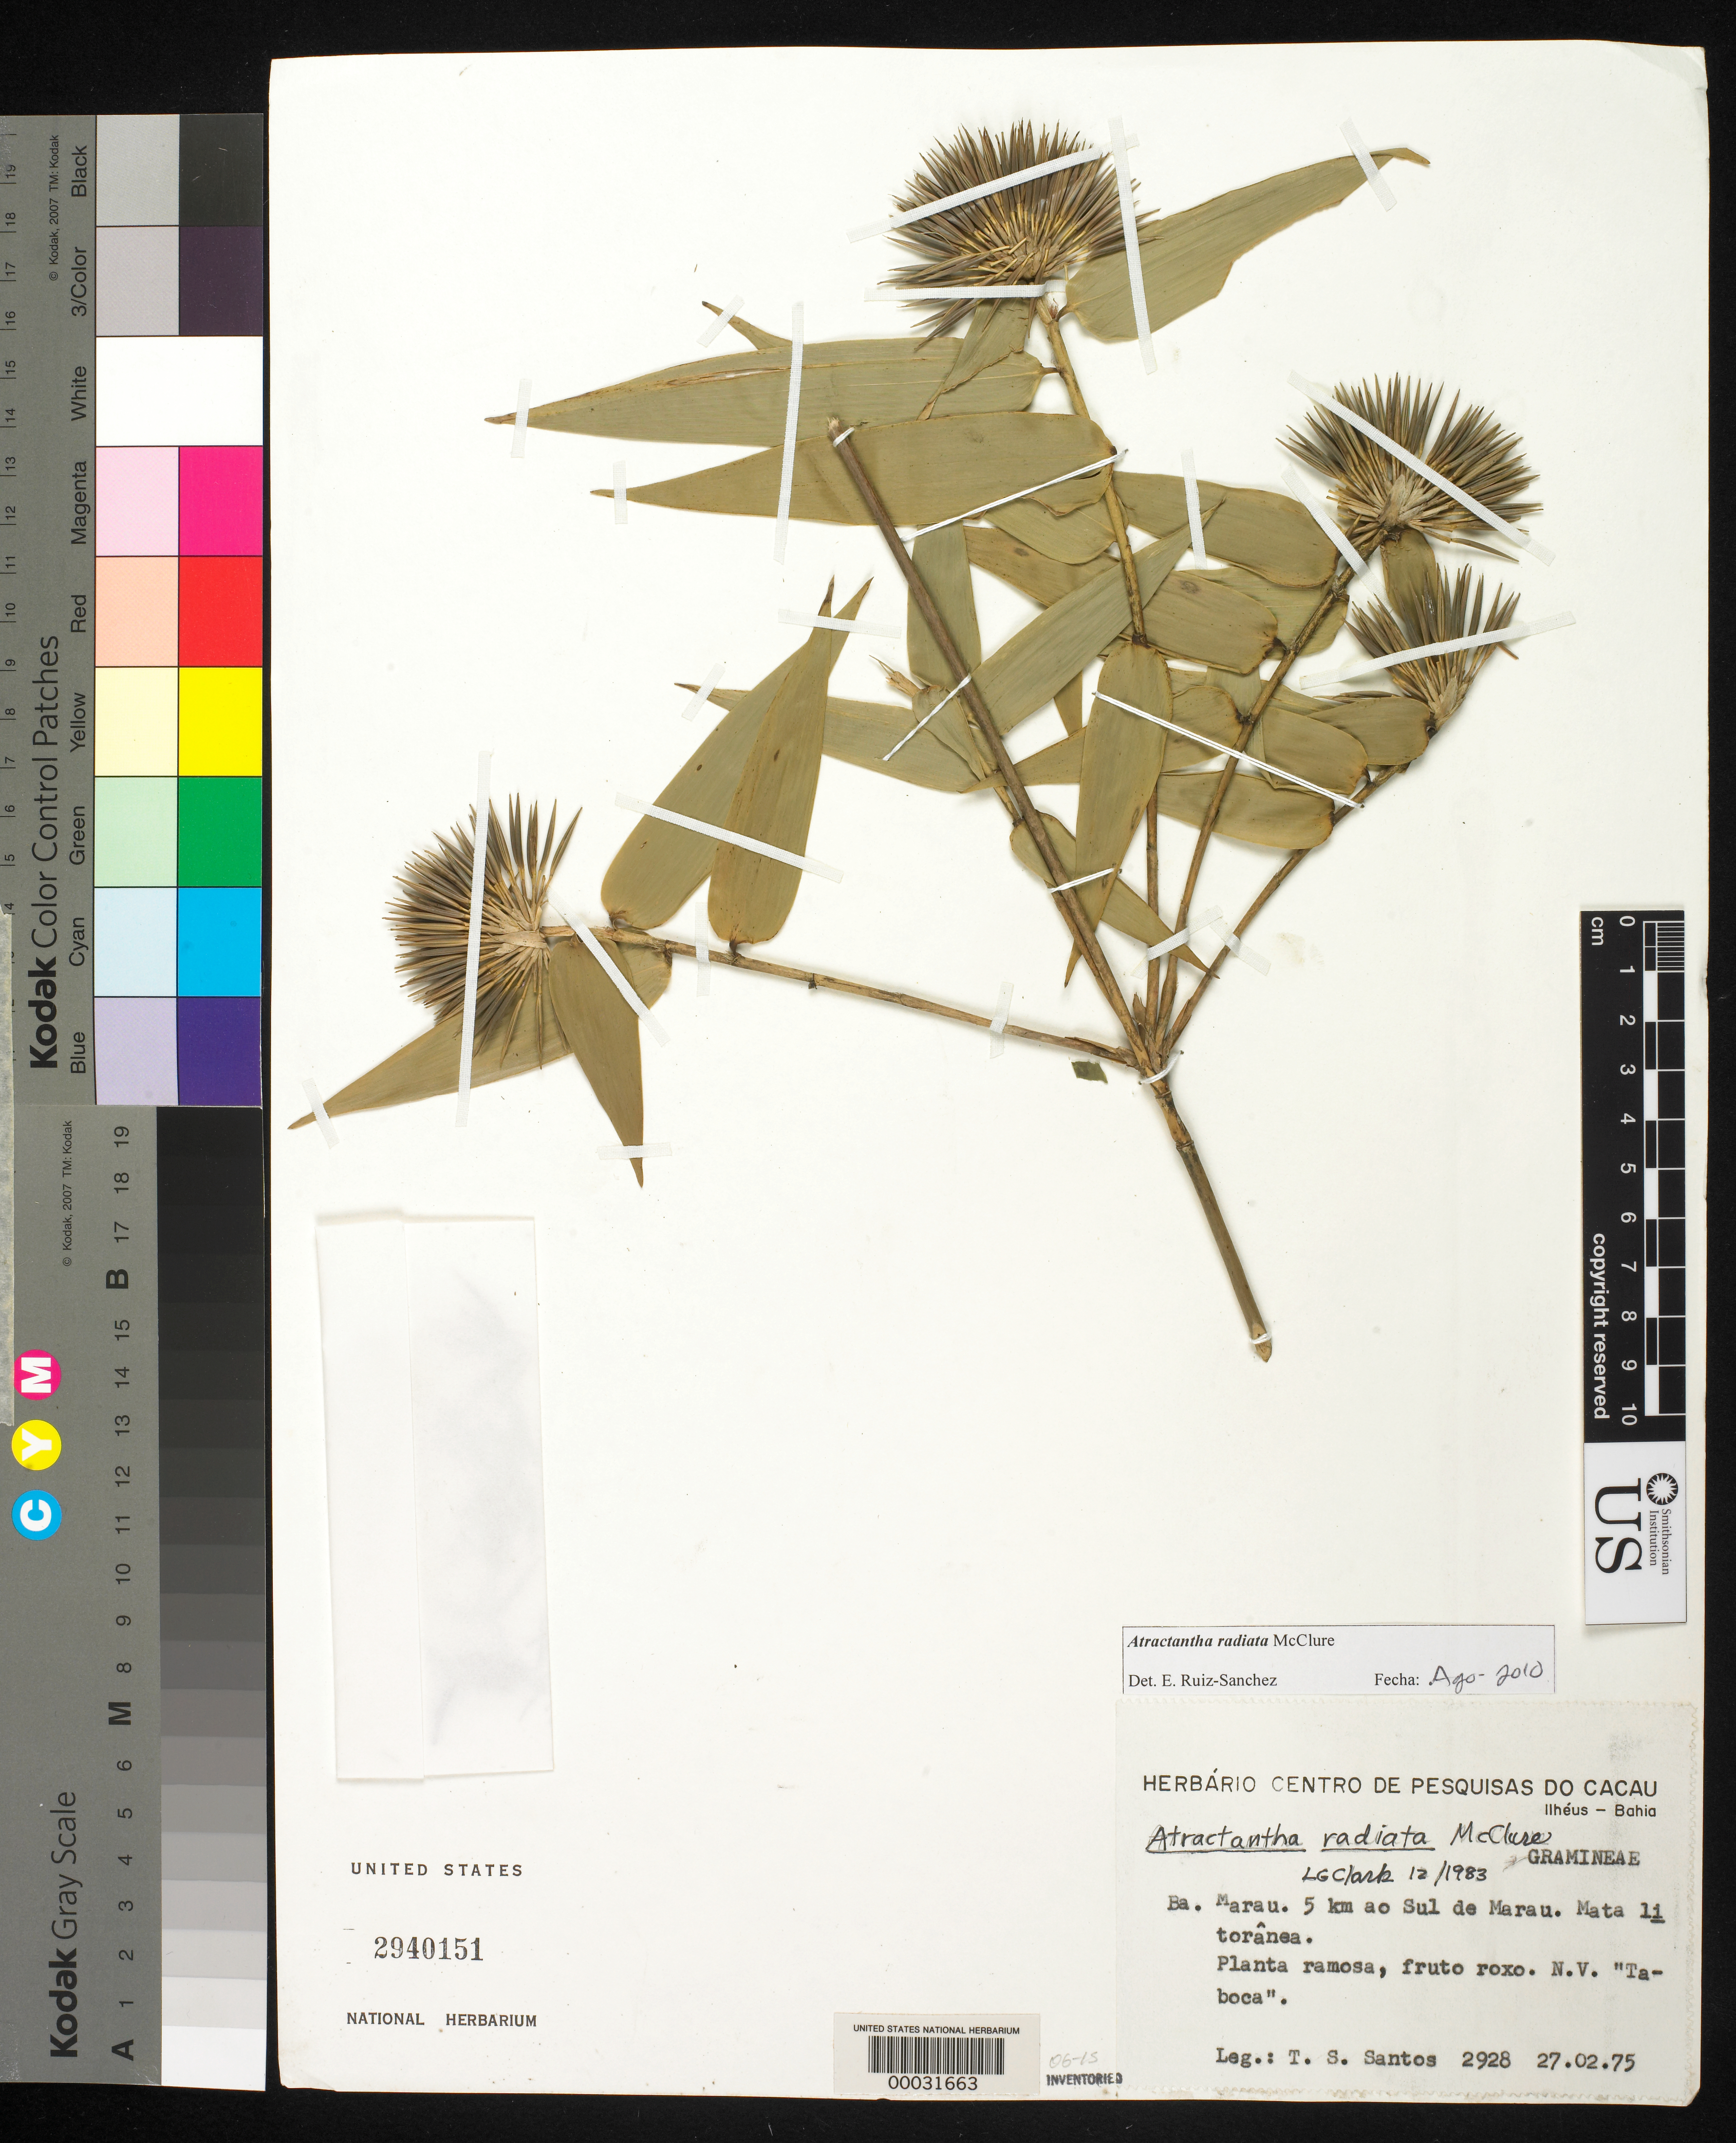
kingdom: Plantae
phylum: Tracheophyta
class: Liliopsida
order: Poales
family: Poaceae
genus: Atractantha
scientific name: Atractantha radiata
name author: McClure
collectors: T. S. Santos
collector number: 2928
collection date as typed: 27 Feb 1975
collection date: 1975-02-27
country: Brazil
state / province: Bahia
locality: Marau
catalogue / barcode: US 2940151